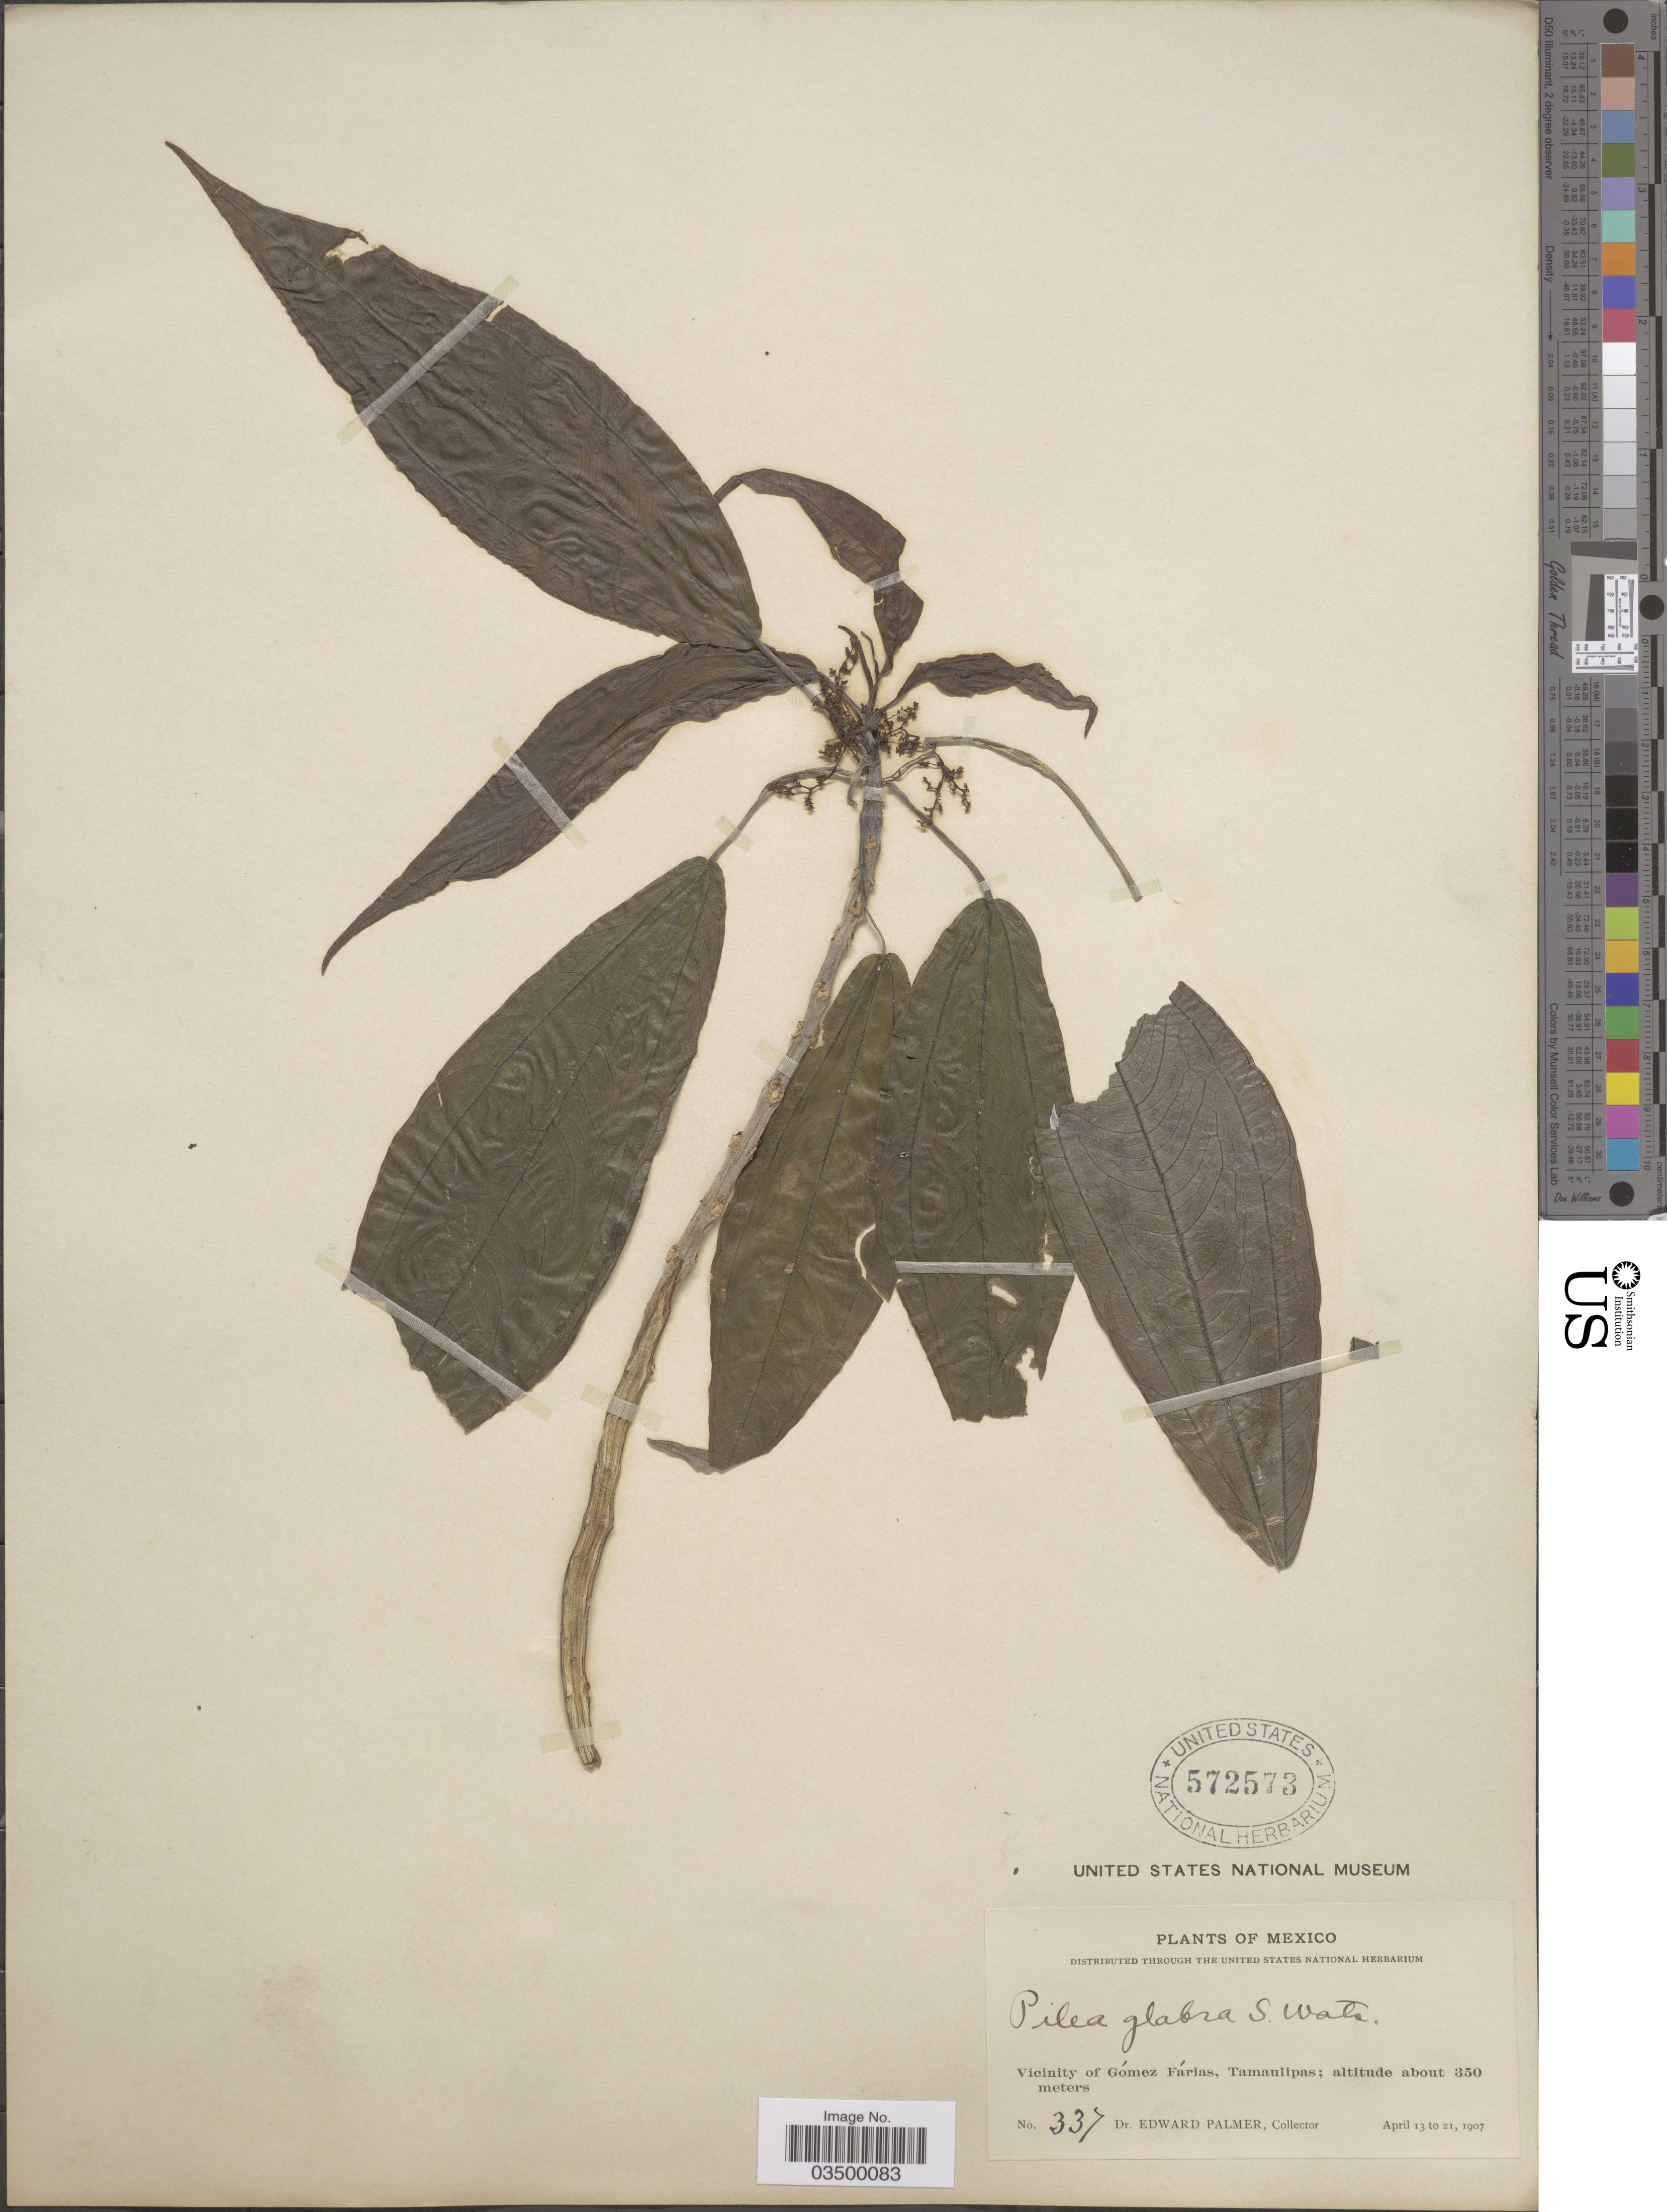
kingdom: Plantae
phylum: Tracheophyta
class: Magnoliopsida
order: Rosales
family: Urticaceae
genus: Pilea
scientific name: Pilea glabra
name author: S. Watson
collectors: E. Palmer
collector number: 337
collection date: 1907-04-13/1907-04-21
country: Mexico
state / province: Tamaulipas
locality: Vicinity of Gómez Fárias.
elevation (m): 350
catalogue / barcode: US 572573